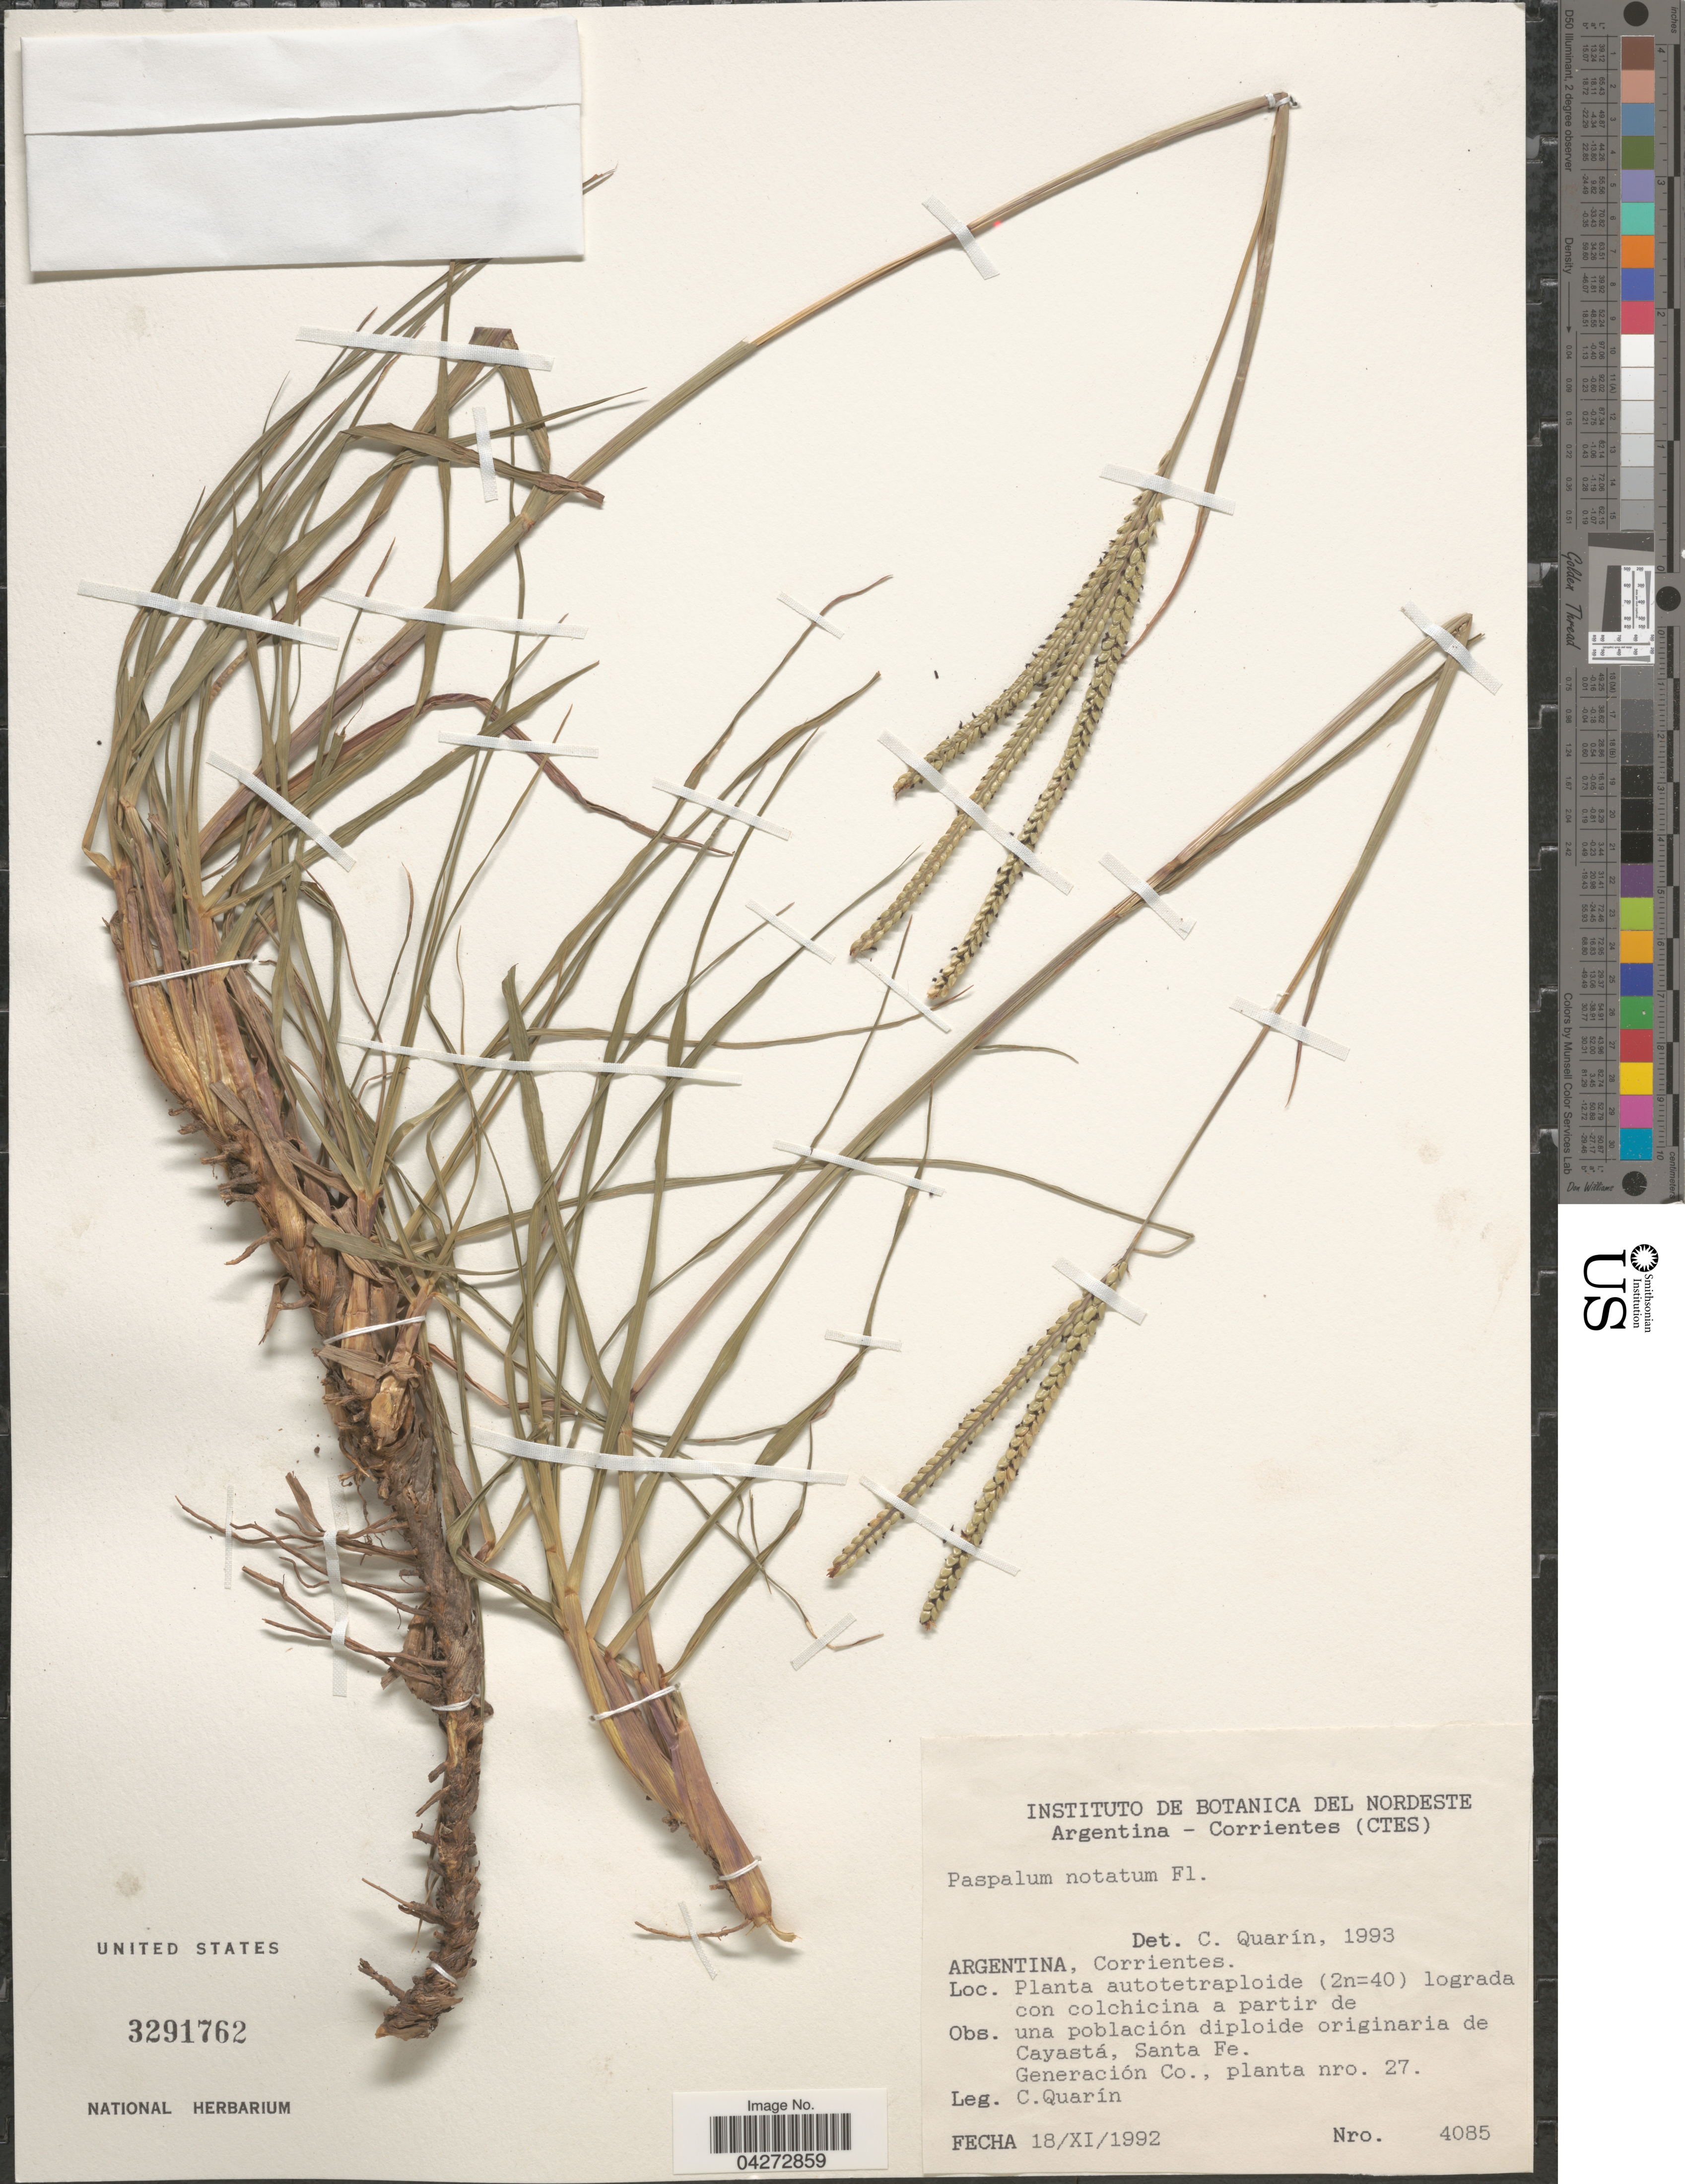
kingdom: Plantae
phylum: Tracheophyta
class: Liliopsida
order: Poales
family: Poaceae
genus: Paspalum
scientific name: Paspalum notatum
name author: Flüggé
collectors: C. Quarín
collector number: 4085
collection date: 1992-11-18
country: Argentina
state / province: Corrientes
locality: Una población diploide originaria de Cayastá, Santa Fe.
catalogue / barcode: US 3291762